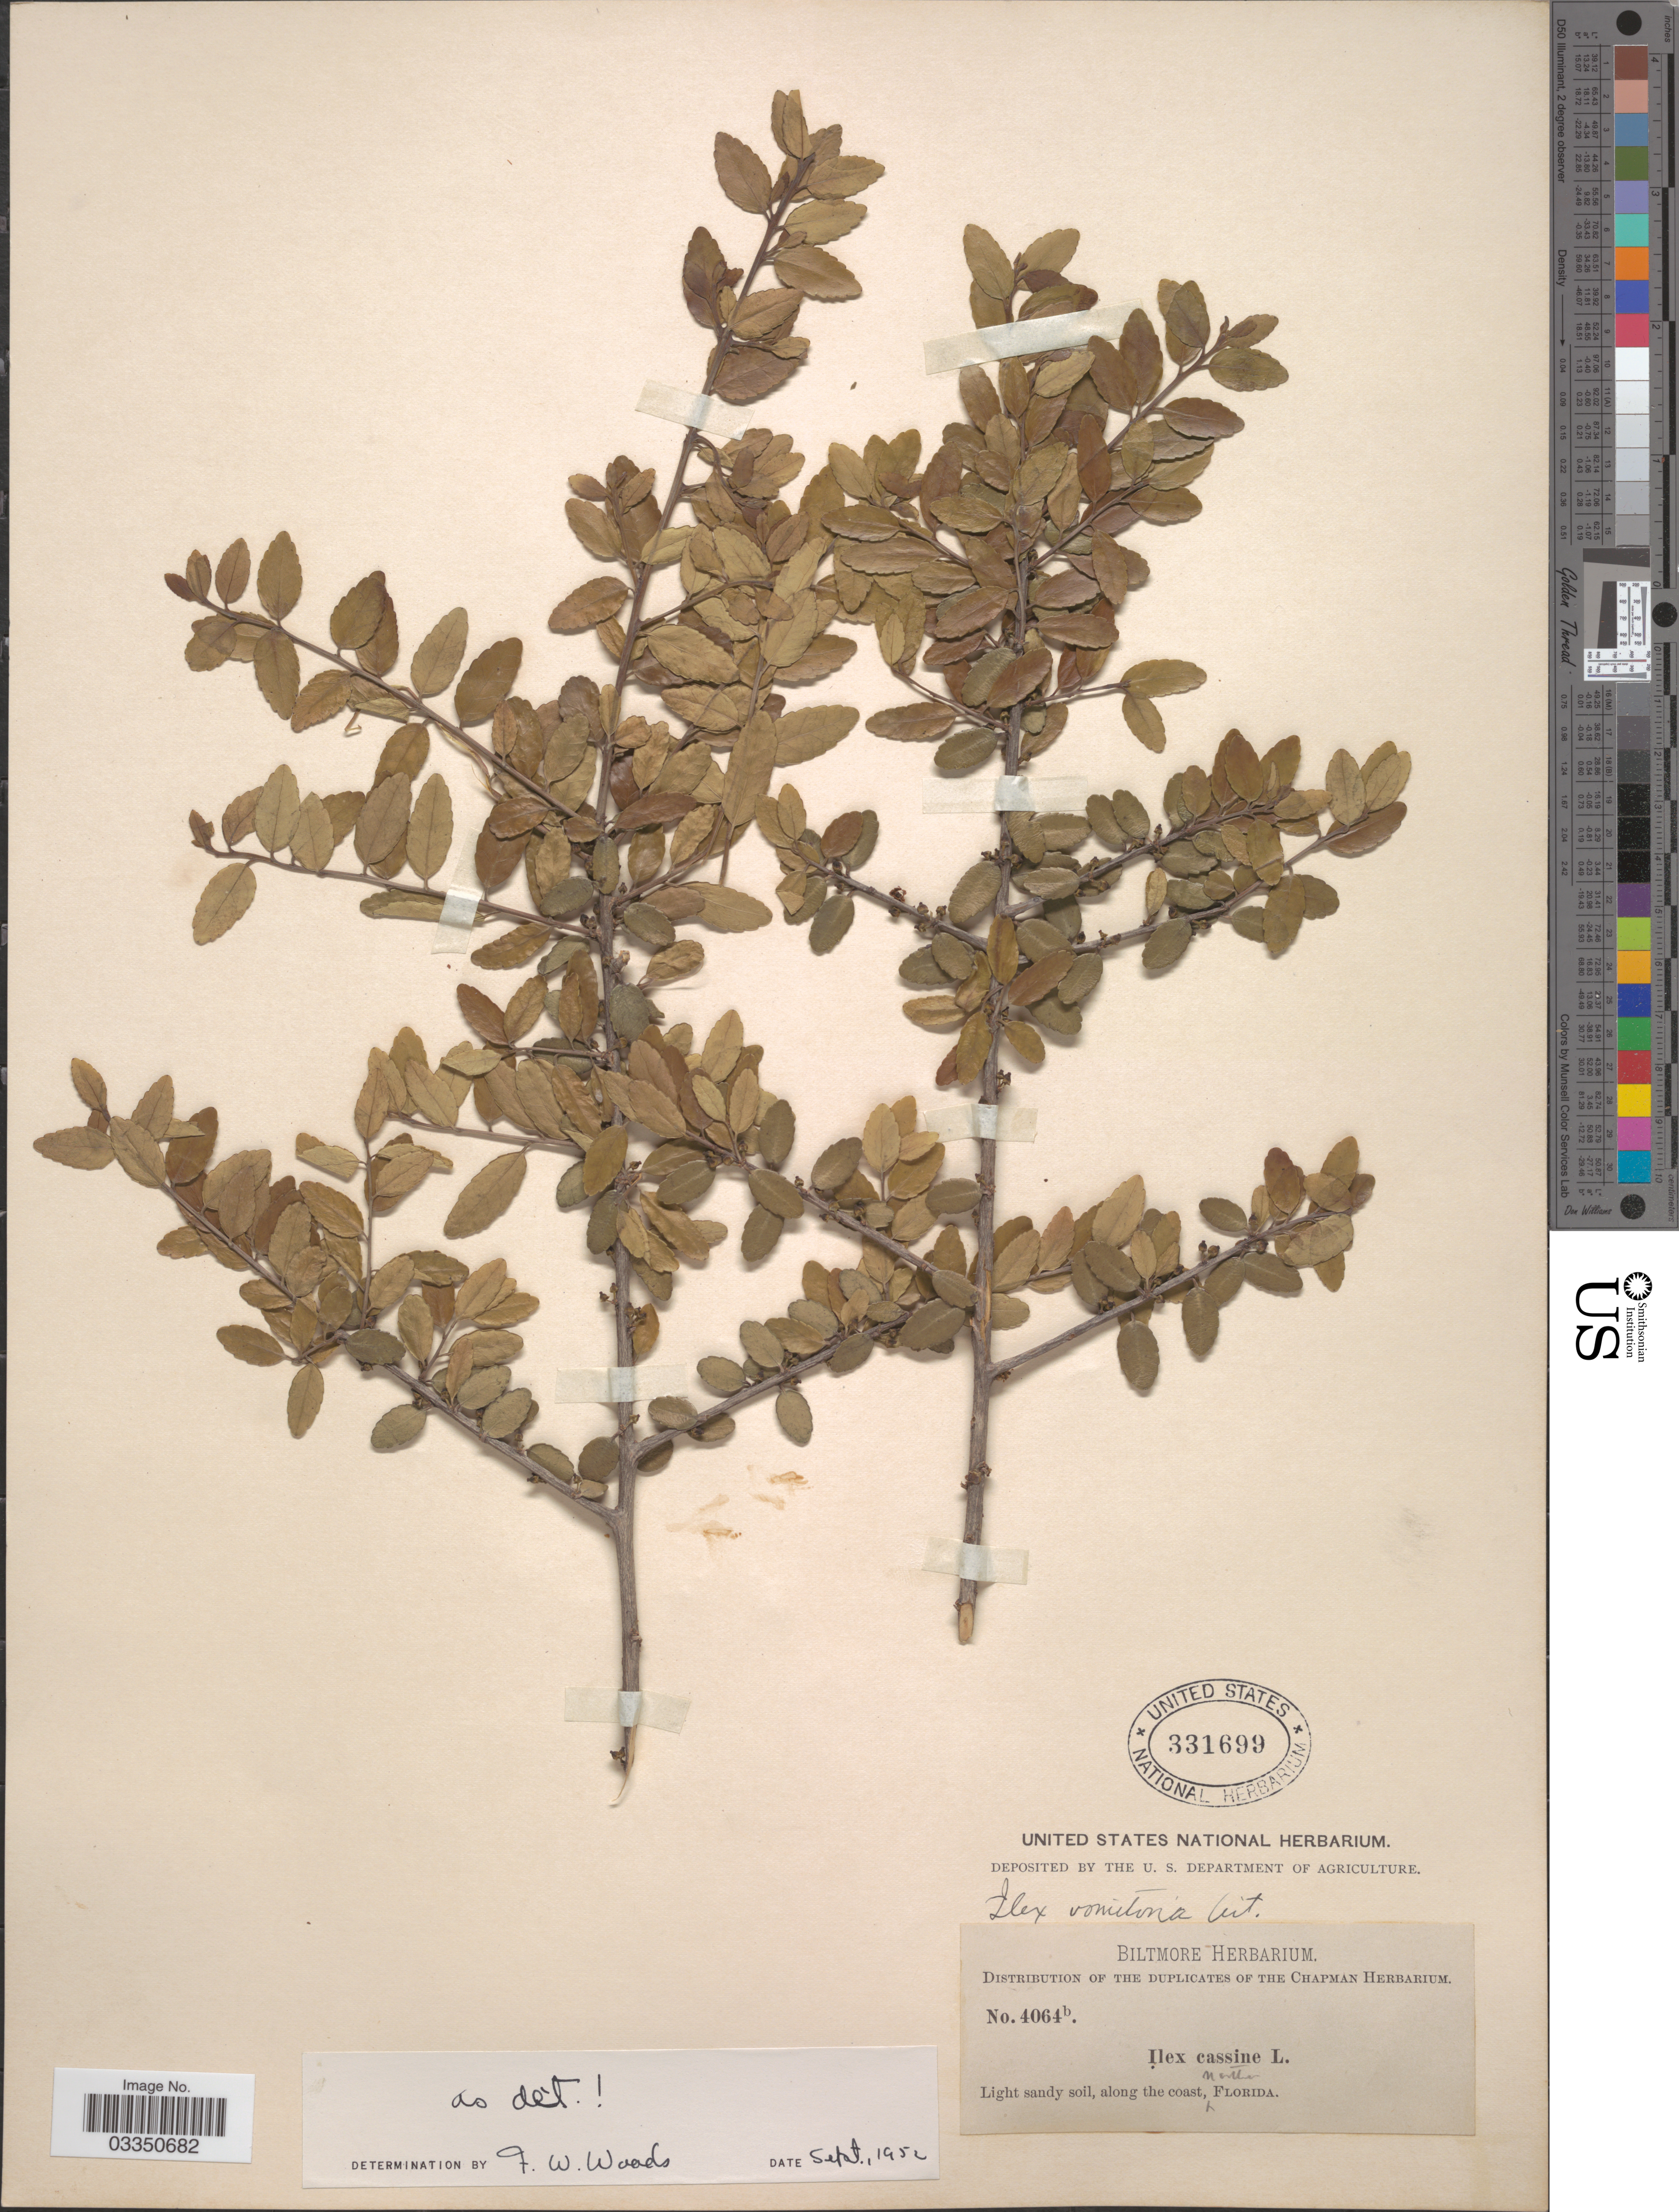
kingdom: Plantae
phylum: Tracheophyta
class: Magnoliopsida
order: Aquifoliales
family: Aquifoliaceae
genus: Ilex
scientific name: Ilex vomitoria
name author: Aiton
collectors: ex herb. Biltmore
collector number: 4064b.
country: United States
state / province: Florida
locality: Along the coast, Northern Florida.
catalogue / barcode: US 331699